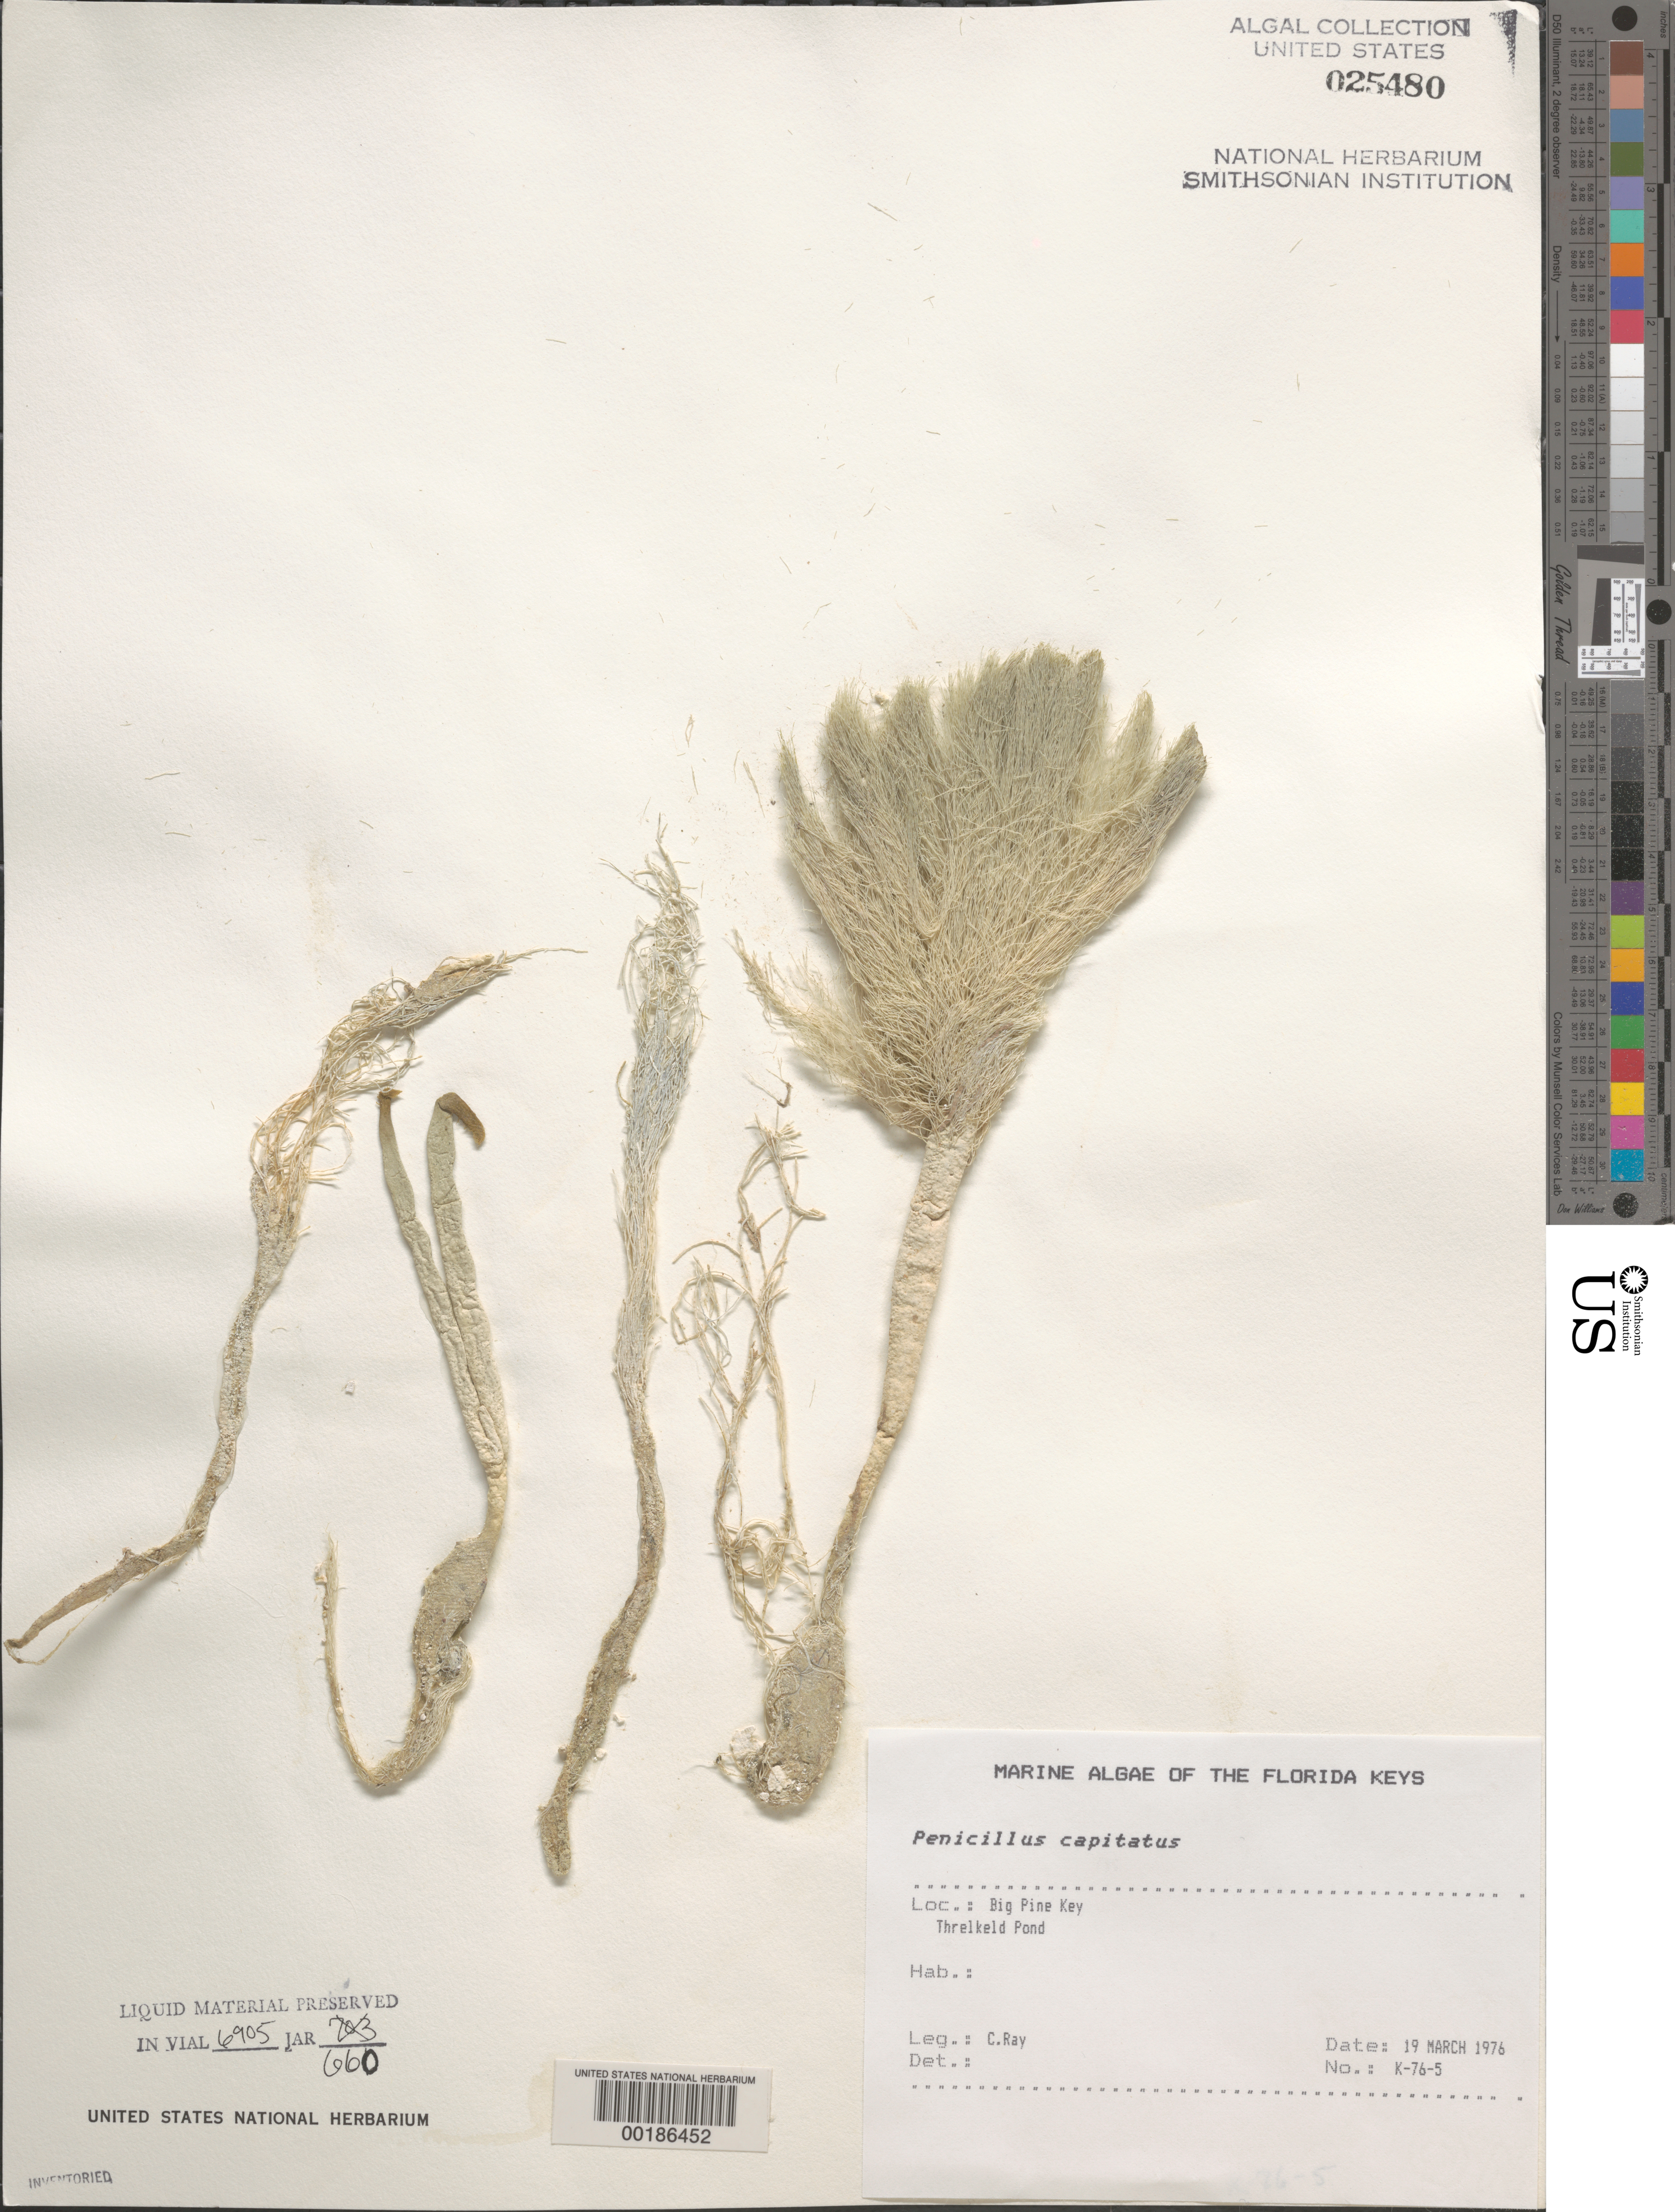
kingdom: Plantae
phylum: Chlorophyta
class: Ulvophyceae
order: Bryopsidales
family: Udoteaceae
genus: Penicillus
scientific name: Penicillus capitatus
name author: Lam.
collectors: C. Ray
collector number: K-76-5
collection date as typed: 19 Mar 1976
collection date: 1976-03-19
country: United States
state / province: Florida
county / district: Monroe County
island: Big Pine Key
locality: Threlkeld Pond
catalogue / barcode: US 25480